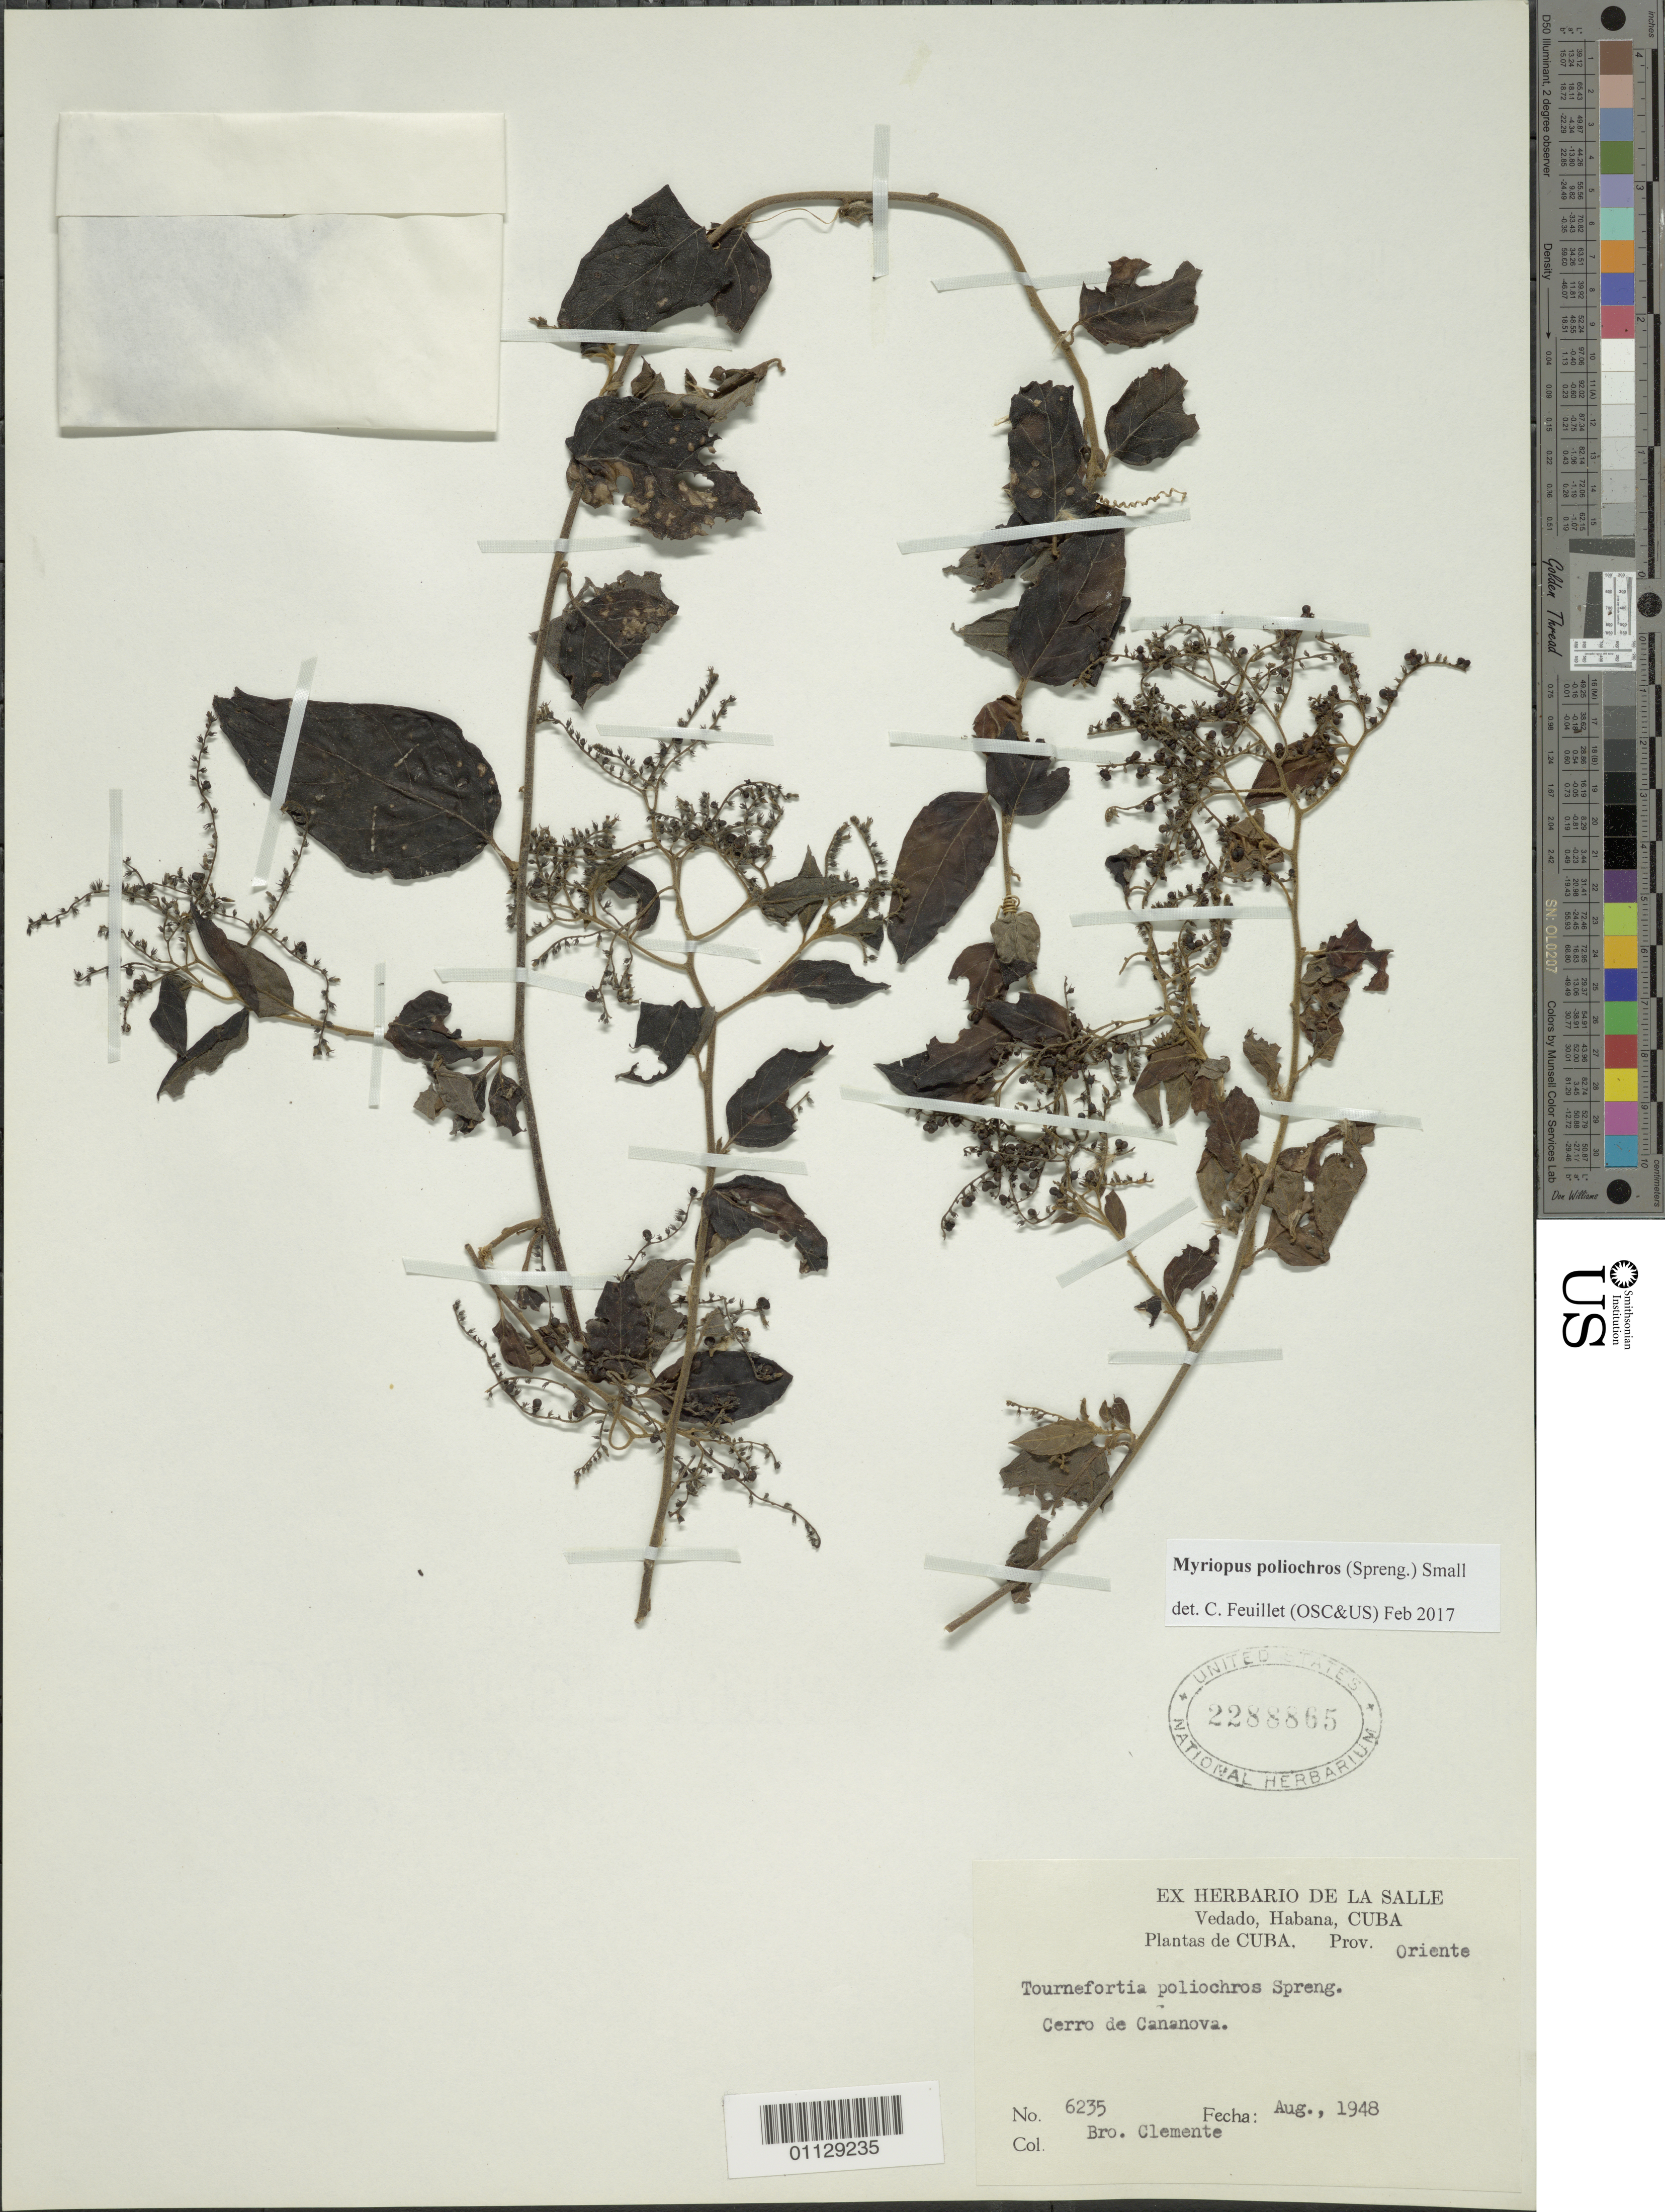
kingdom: Plantae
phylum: Tracheophyta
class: Magnoliopsida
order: Boraginales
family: Heliotropiaceae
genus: Myriopus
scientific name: Myriopus poliochros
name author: (Spreng.) Small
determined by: Feuillet, C.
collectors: Bro. Clemente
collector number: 6235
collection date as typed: Aug 1948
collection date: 1948-08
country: Cuba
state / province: Oriente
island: Cuba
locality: Cerro de Cananova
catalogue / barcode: US 2288865